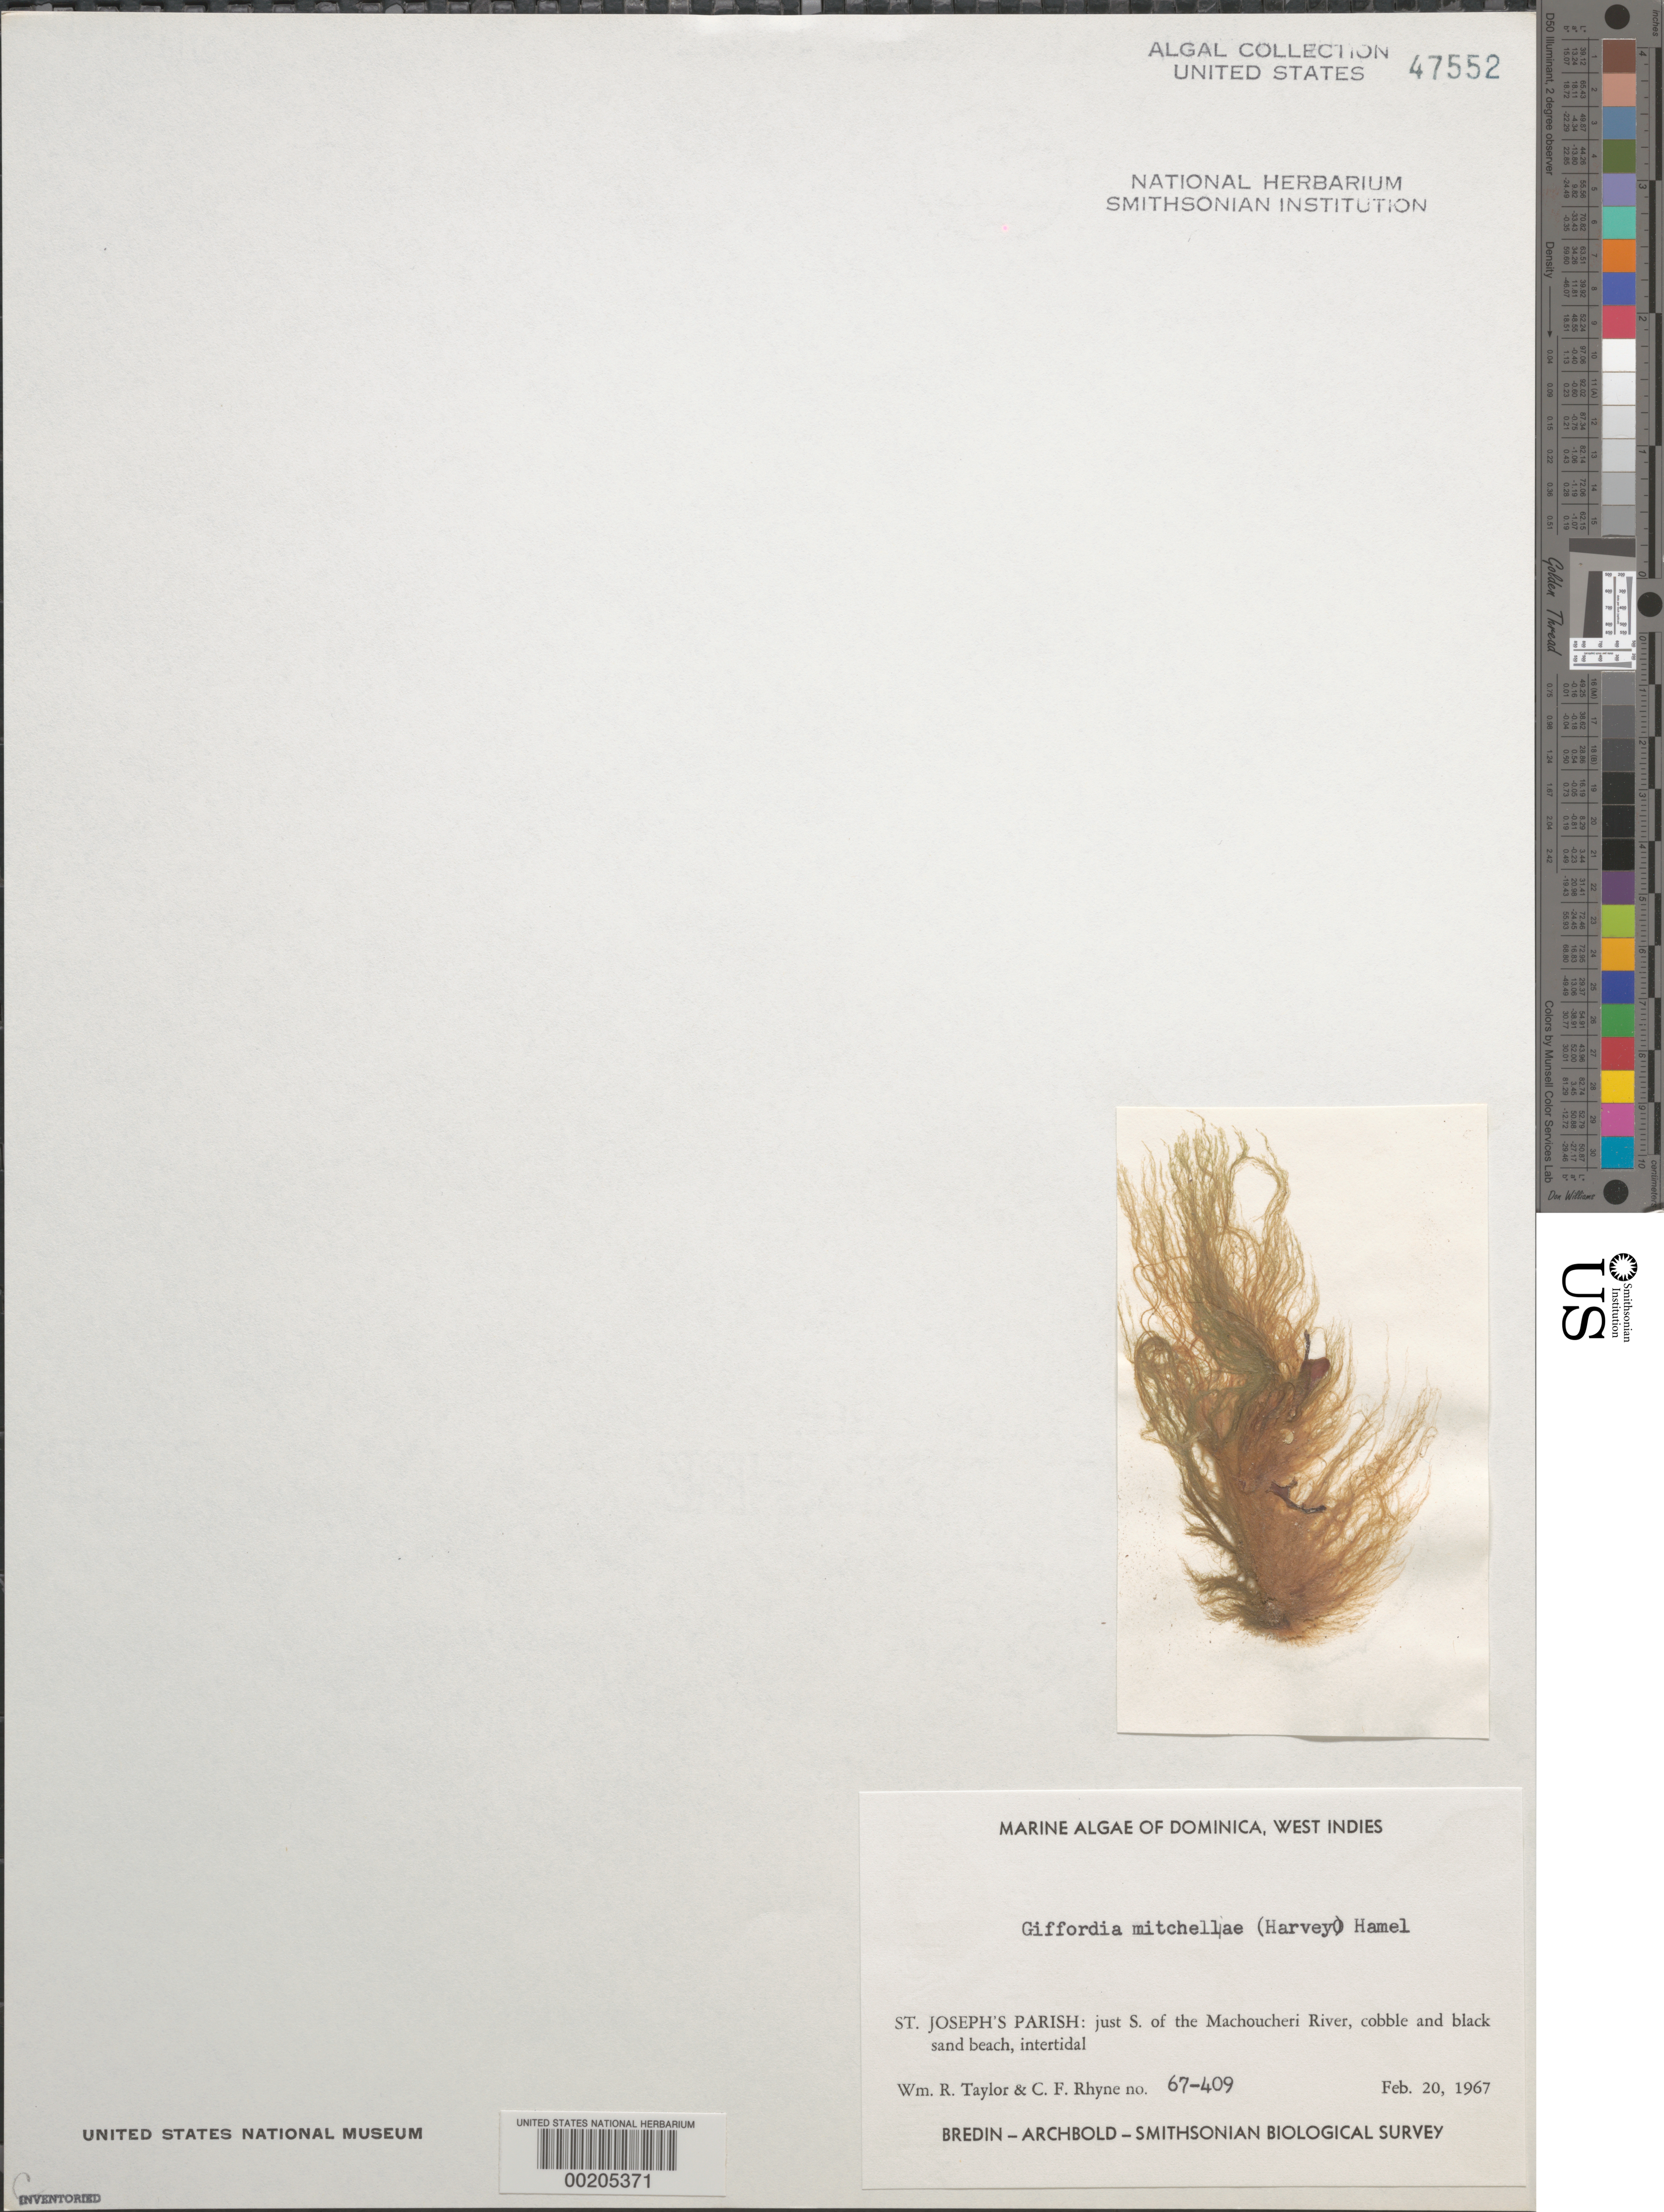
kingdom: Chromista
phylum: Ochrophyta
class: Phaeophyceae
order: Ectocarpales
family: Acinetosporaceae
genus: Feldmannia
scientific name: Feldmannia mitchelliae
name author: (Harv.) H.-S. Kim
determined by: Algae name updating Project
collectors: W. R. Taylor & C. Rhyne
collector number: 67-409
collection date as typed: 20 Feb 1967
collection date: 1967-02-20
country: Dominica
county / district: St. Joseph's Parish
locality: Just south of Machoucheri River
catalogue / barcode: US 47552